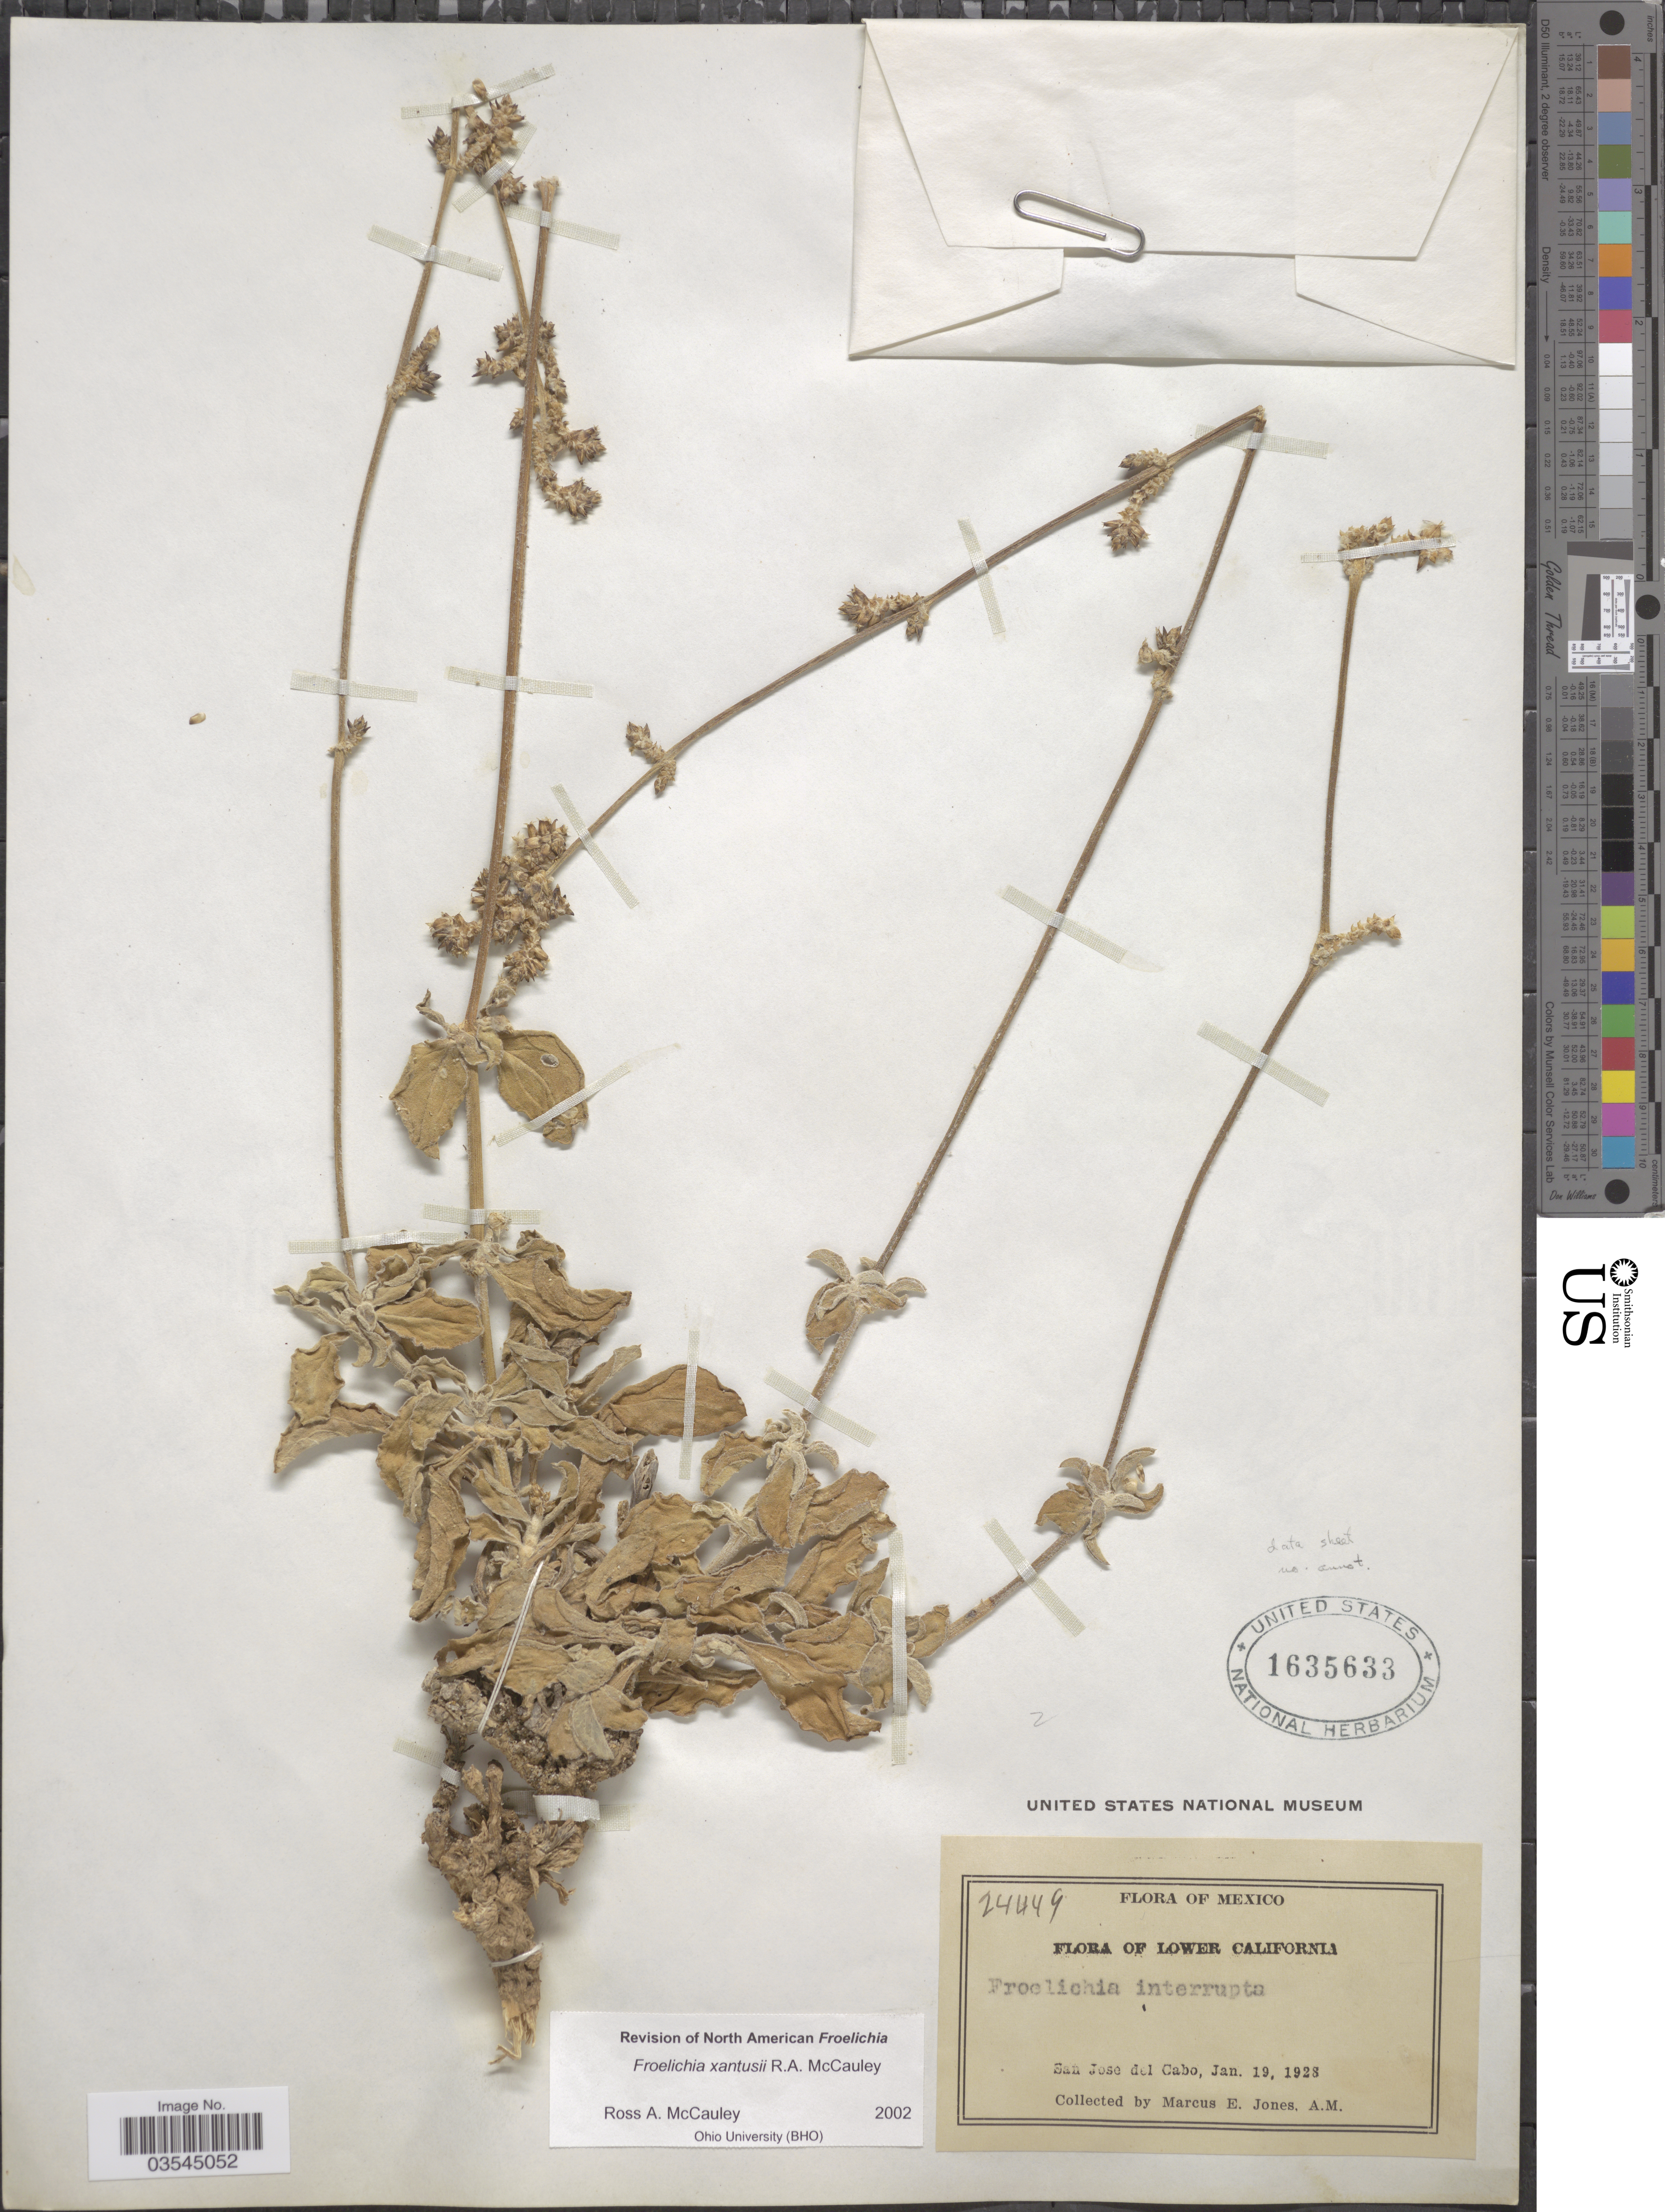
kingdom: Plantae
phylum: Tracheophyta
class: Magnoliopsida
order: Caryophyllales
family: Amaranthaceae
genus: Froelichia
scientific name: Froelichia xantusii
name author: R.A. McCauley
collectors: M. E. Jones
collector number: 24449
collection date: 1928-01-19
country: Mexico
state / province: Baja California Sur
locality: Lower California. San Jose del Cabo.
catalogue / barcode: US 1635633